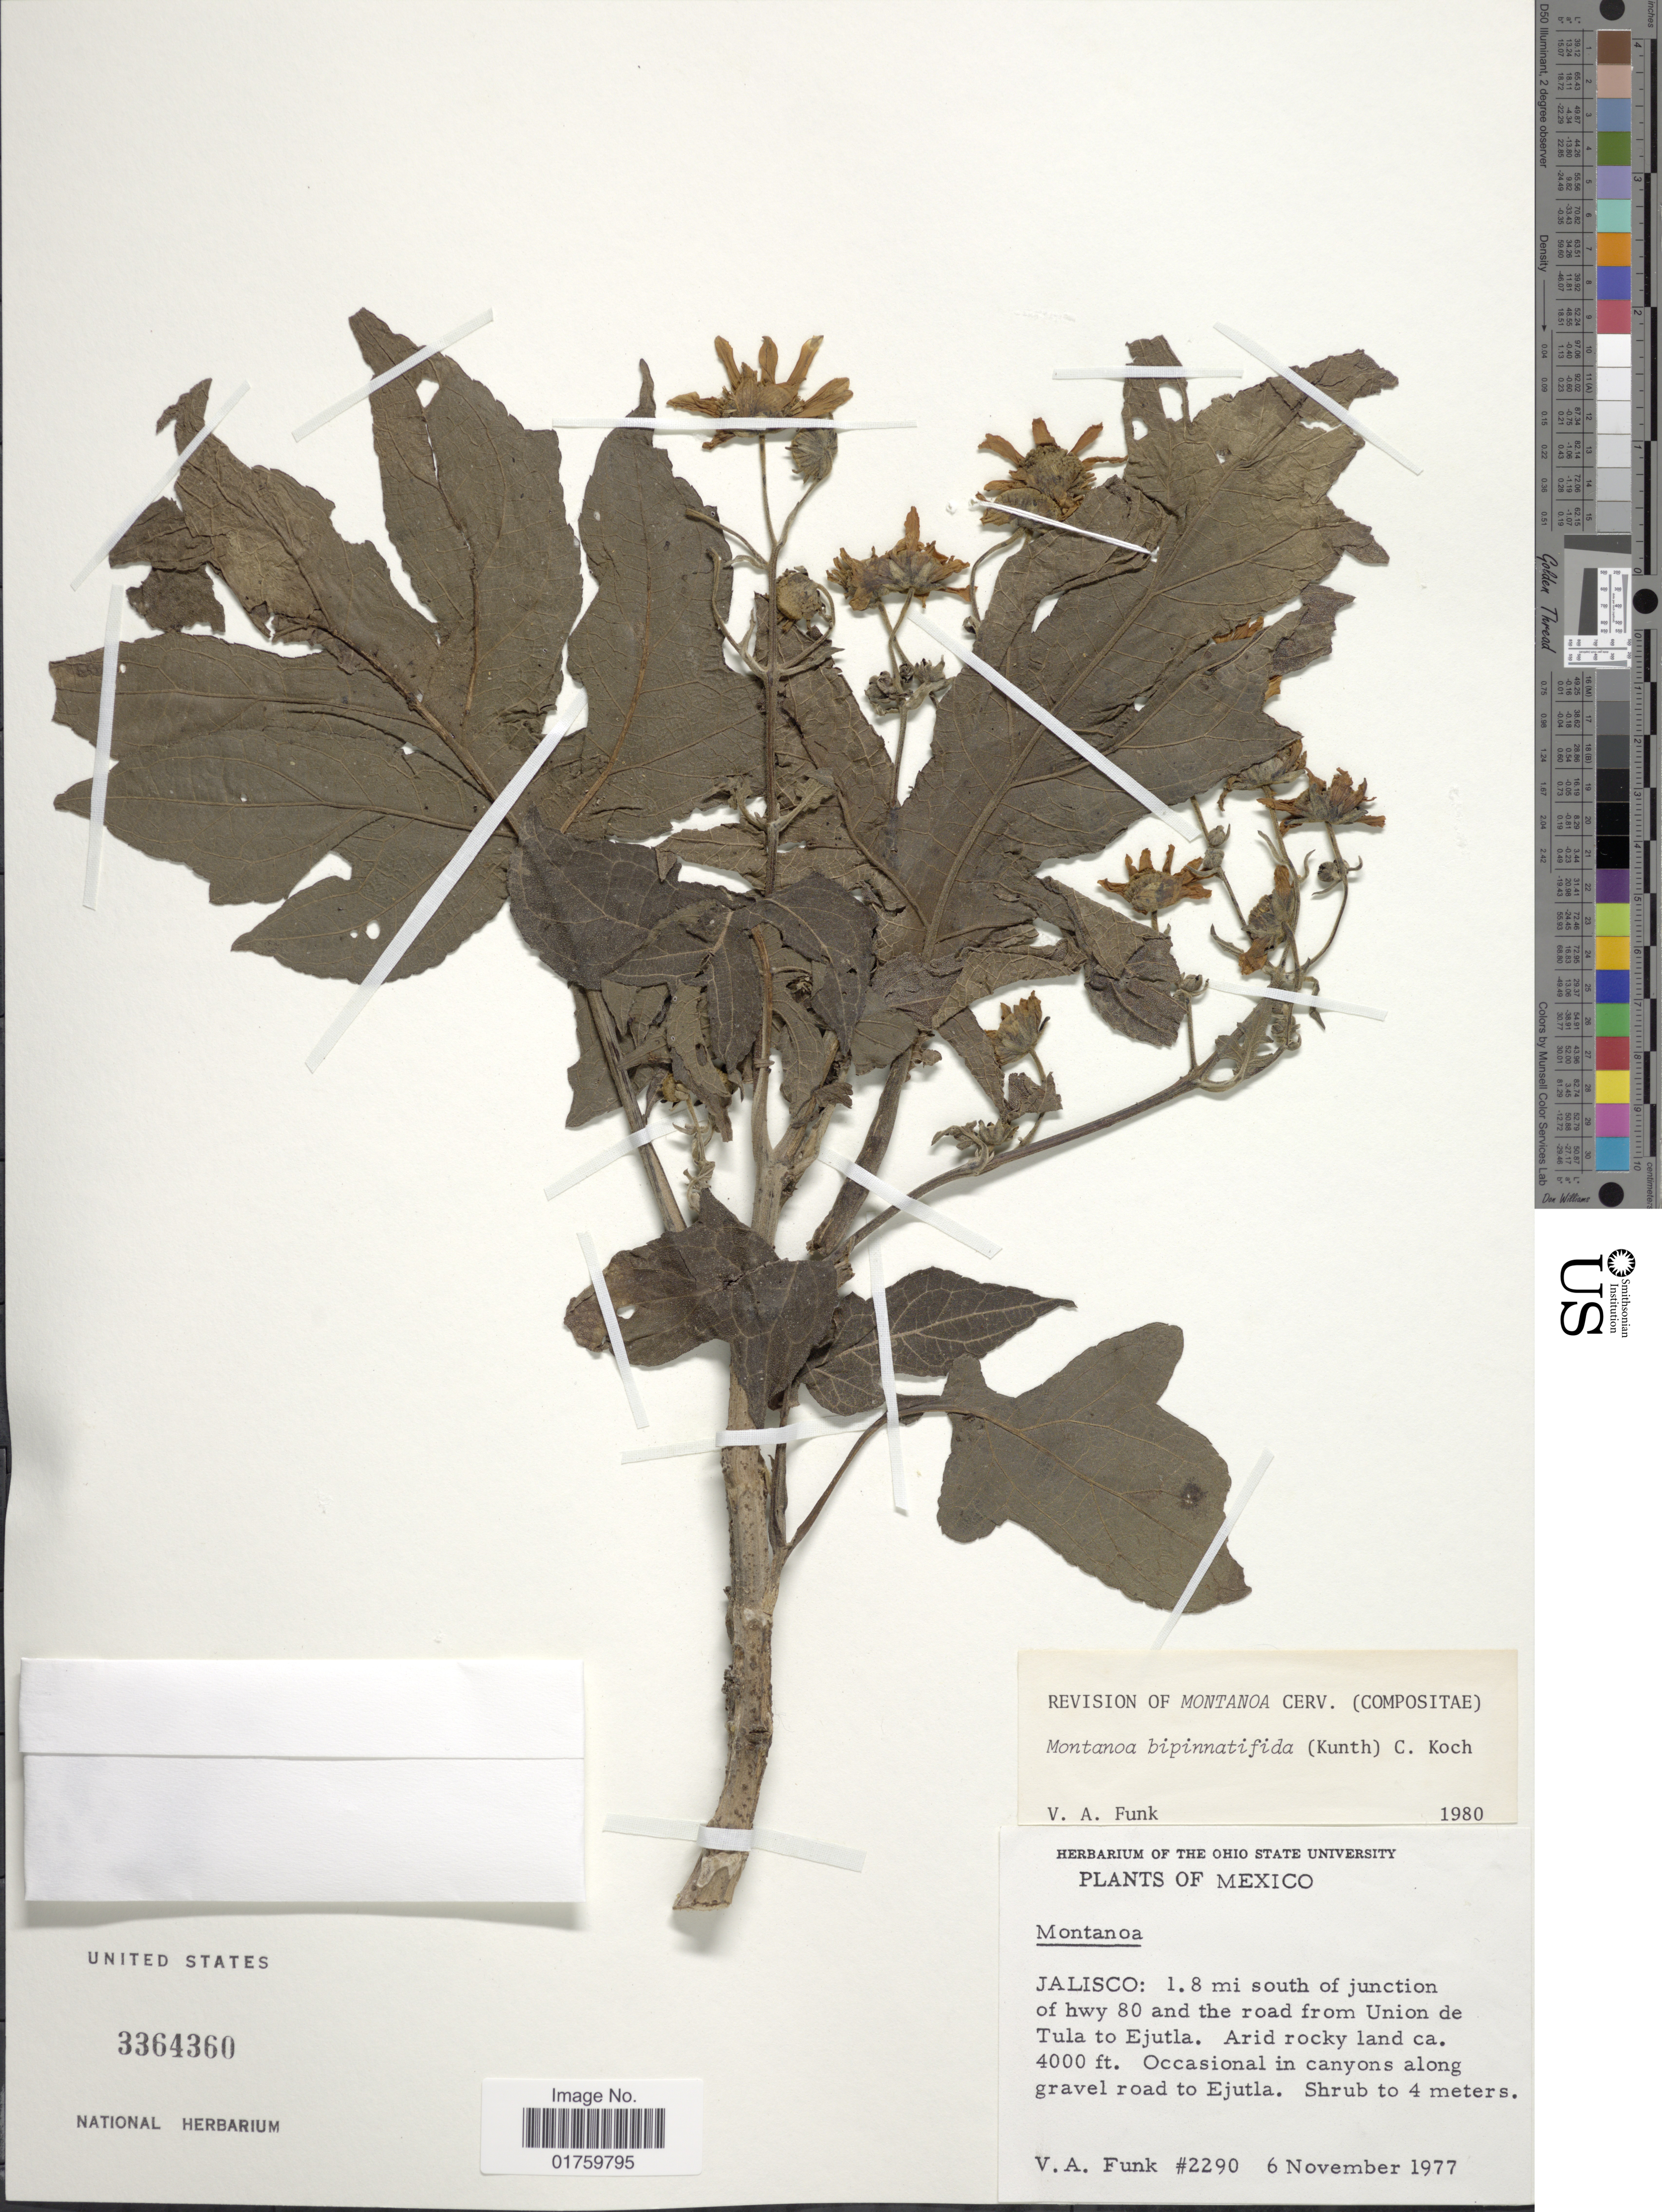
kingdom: Plantae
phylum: Tracheophyta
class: Magnoliopsida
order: Asterales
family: Asteraceae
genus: Montanoa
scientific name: Montanoa bipinnatifida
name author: (Kunth) C. Koch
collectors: V. Funk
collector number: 2290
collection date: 1977-11-06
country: Mexico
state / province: Jalisco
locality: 1.8 mi south of junction of hwy 80 and the road from Union de Tula to Ejutla.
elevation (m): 1219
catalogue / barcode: US 3364360